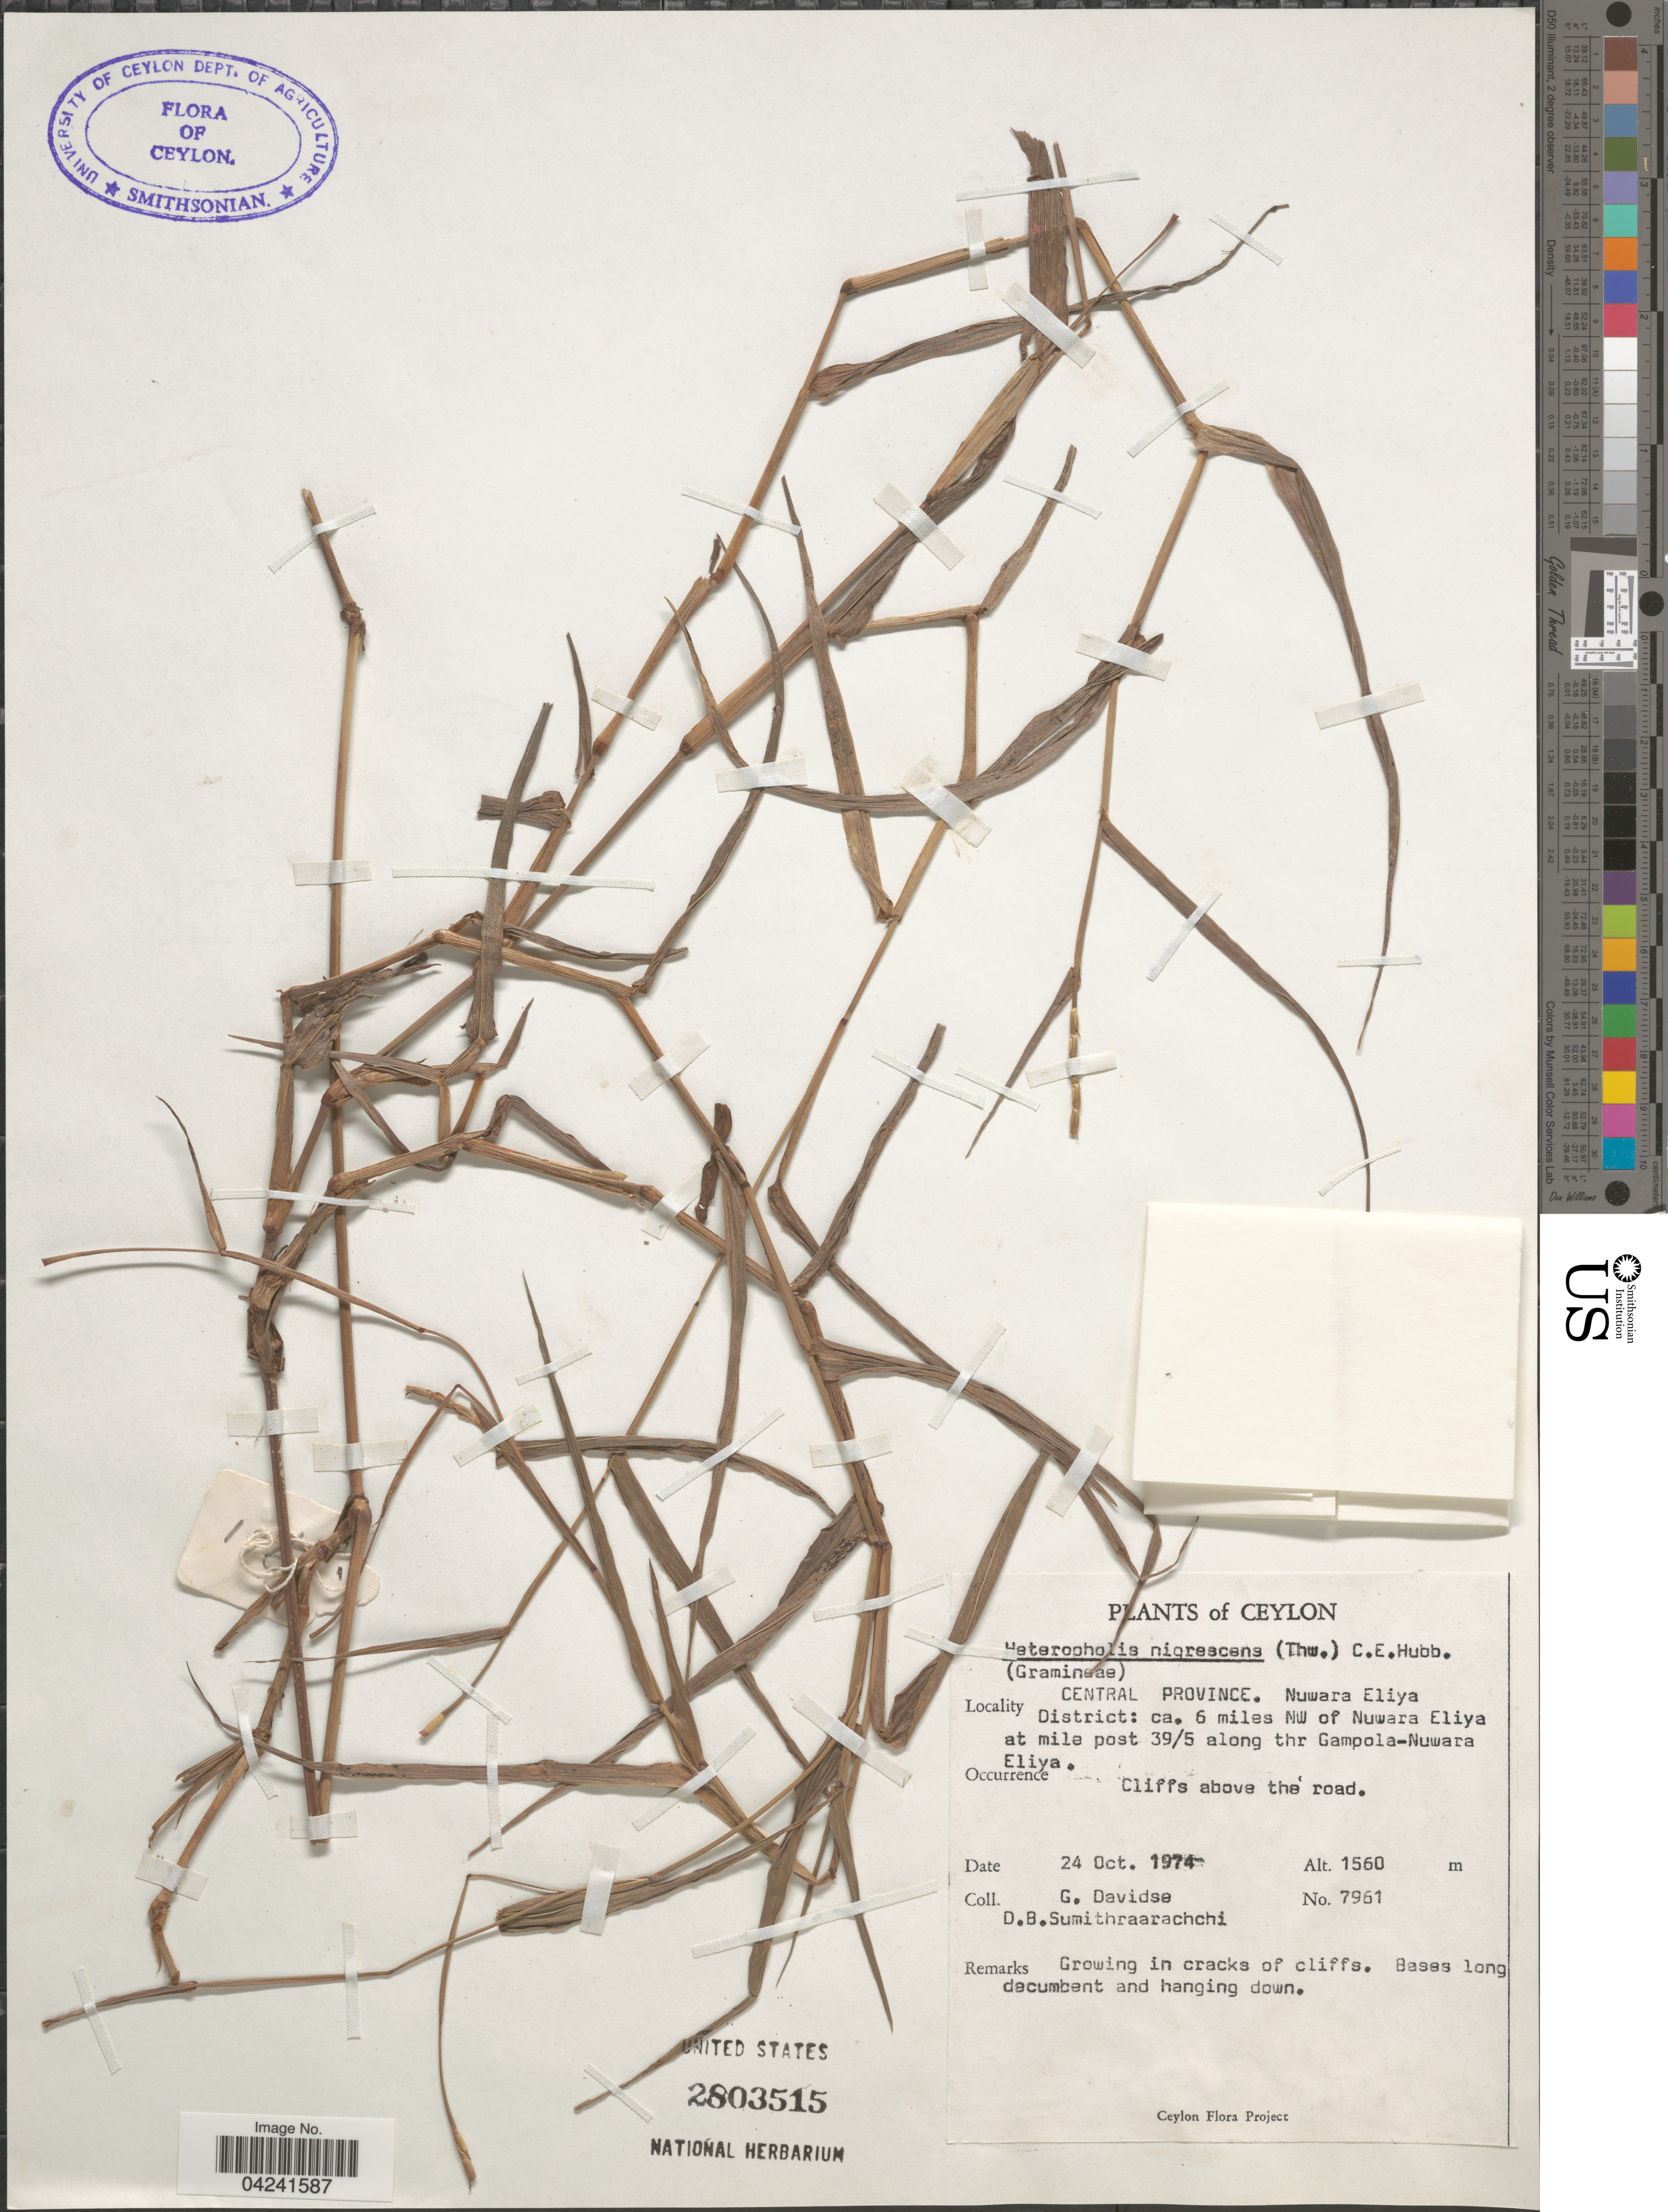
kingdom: Plantae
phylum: Tracheophyta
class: Liliopsida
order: Poales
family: Poaceae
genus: Heteropholis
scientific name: Heteropholis nigrescens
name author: (Thwaites) C. E. Hubb.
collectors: G. Davidse & D. B. Sumithraarachchi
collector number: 7961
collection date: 1974-10-24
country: Sri Lanka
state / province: Central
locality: Ceylon. Nuwara Eliya District: ca. 6 miles NW of Nuwara Eliya at mile post 39/5 along the Gampola-Nuwara Eliya.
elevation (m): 1560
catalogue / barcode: US 2803515